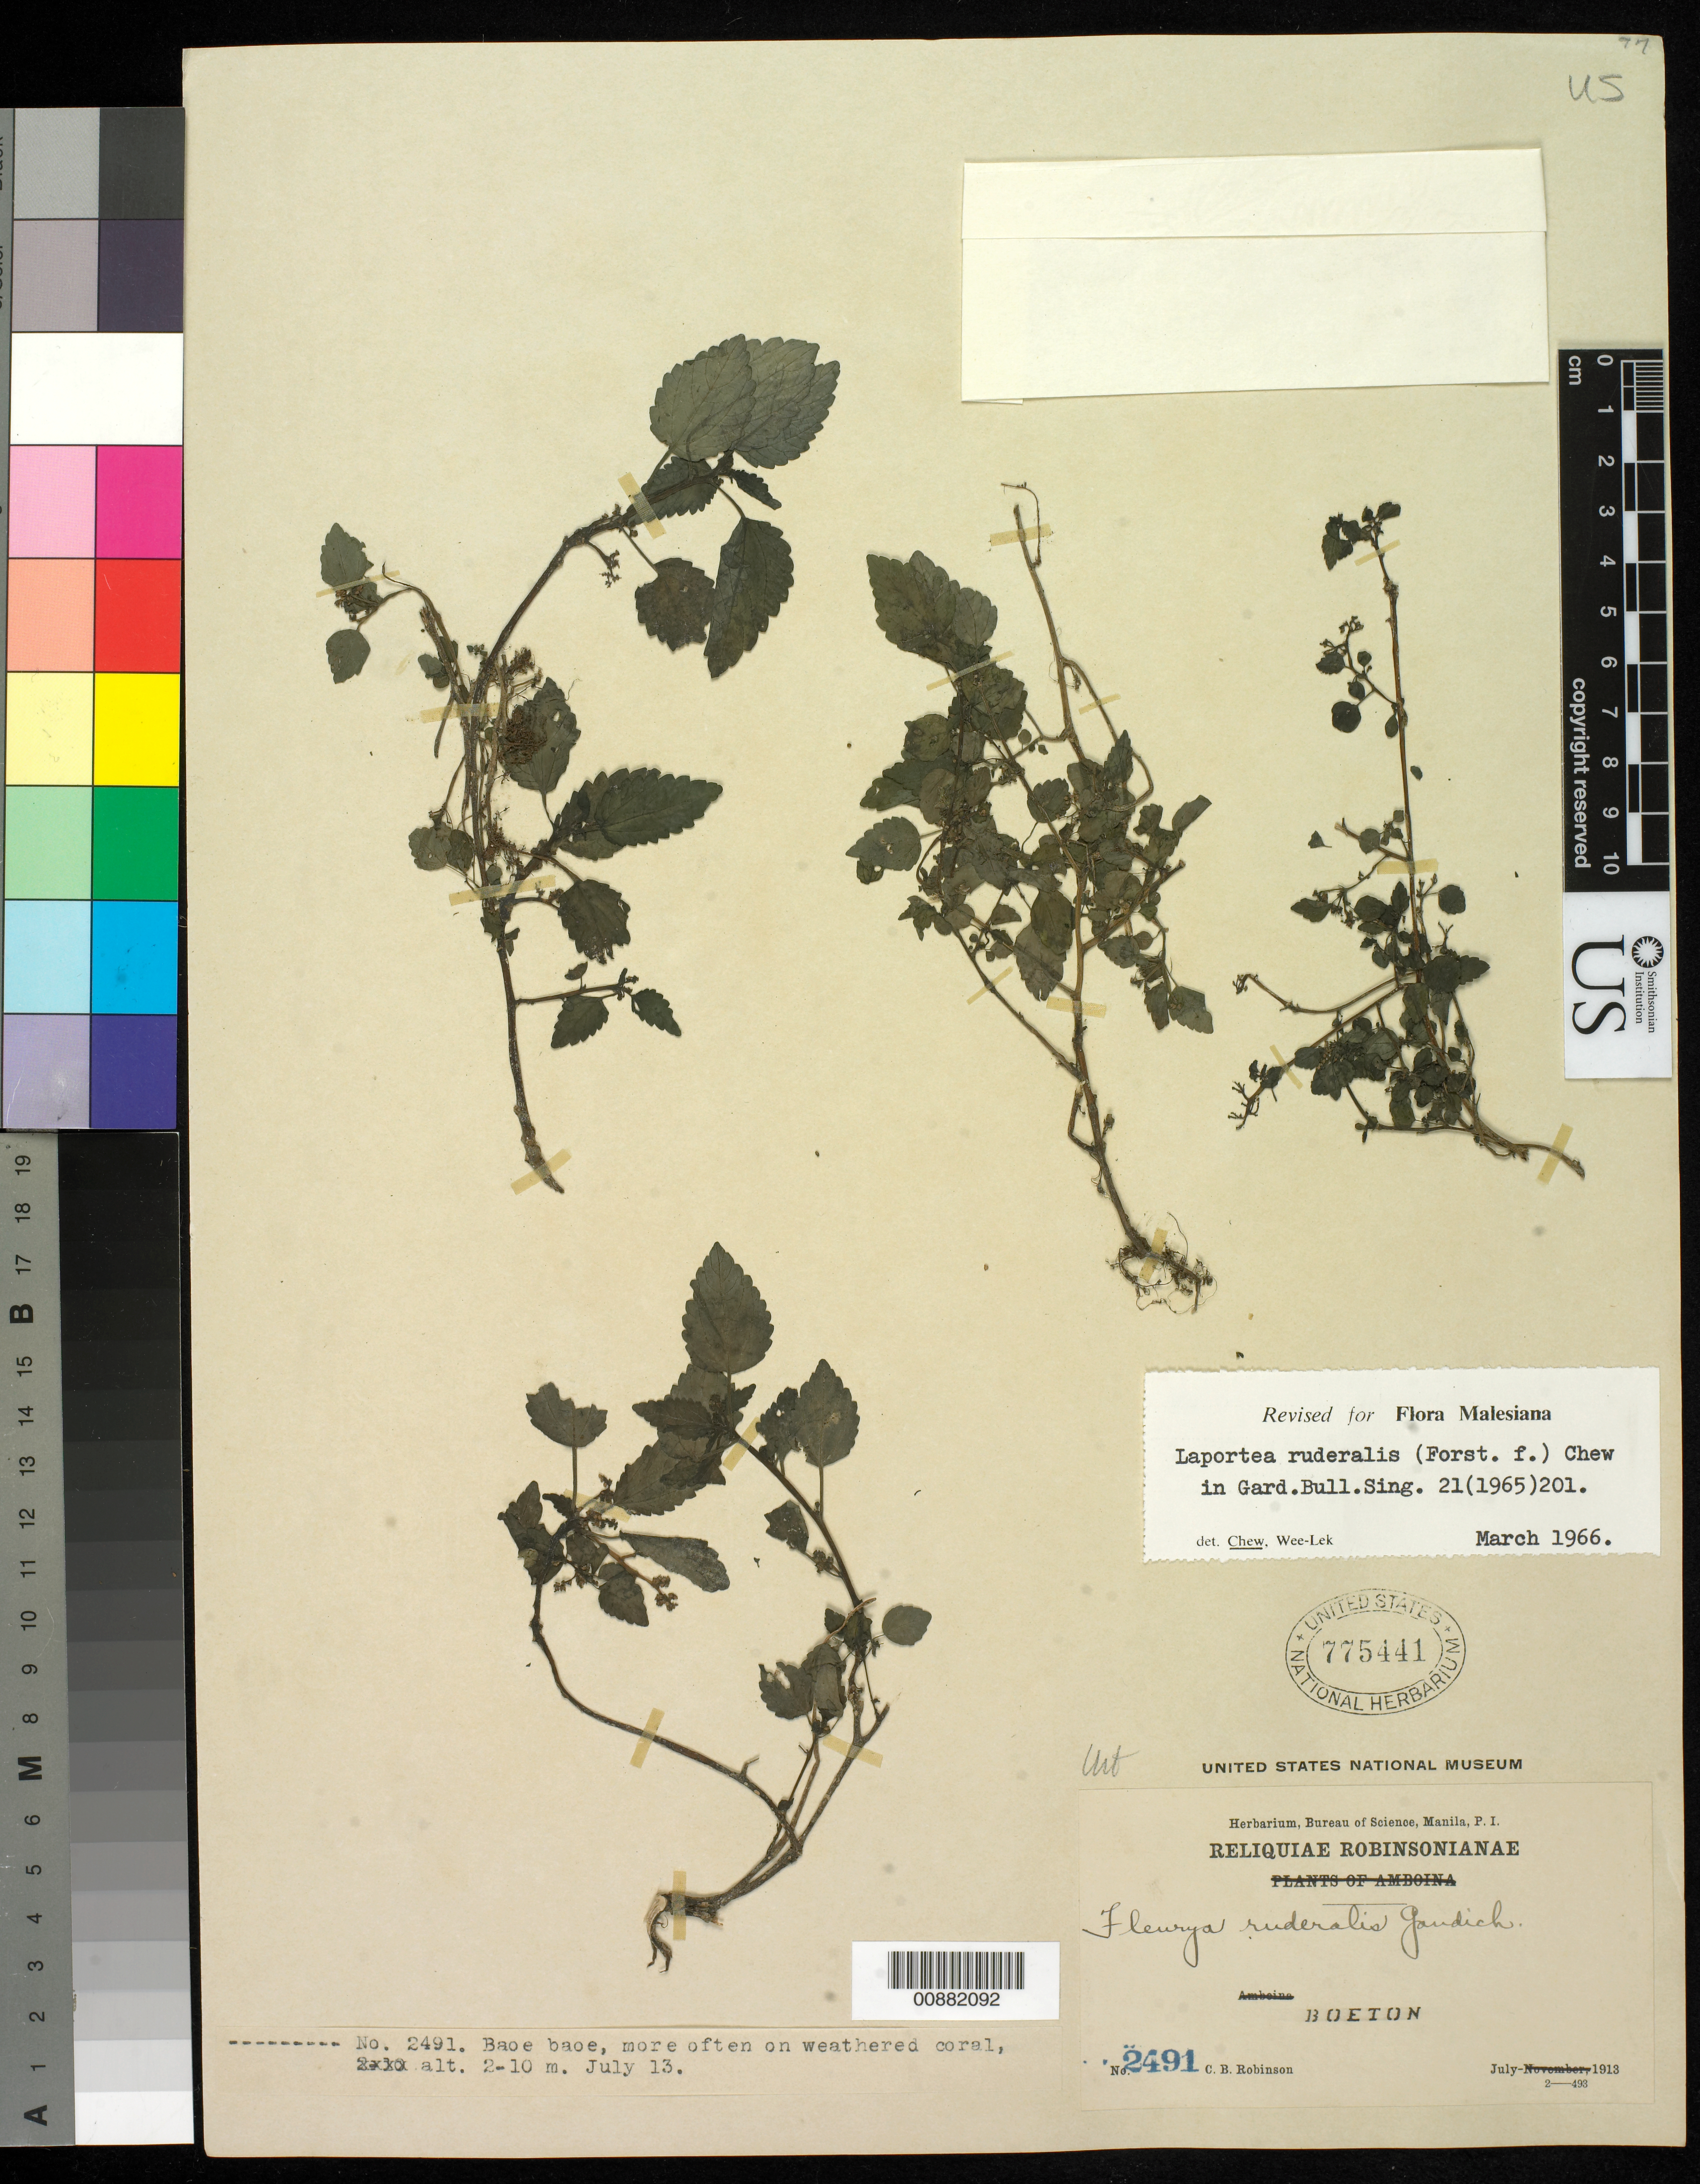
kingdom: Plantae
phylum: Tracheophyta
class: Magnoliopsida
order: Rosales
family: Urticaceae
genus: Laportea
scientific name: Laportea ruderalis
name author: (G. Forst.) Chew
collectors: C. Robinson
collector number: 2491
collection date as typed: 13 Jul 1913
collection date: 1913-07-13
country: Malaysia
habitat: More often on weathered coral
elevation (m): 2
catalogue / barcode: US 775441